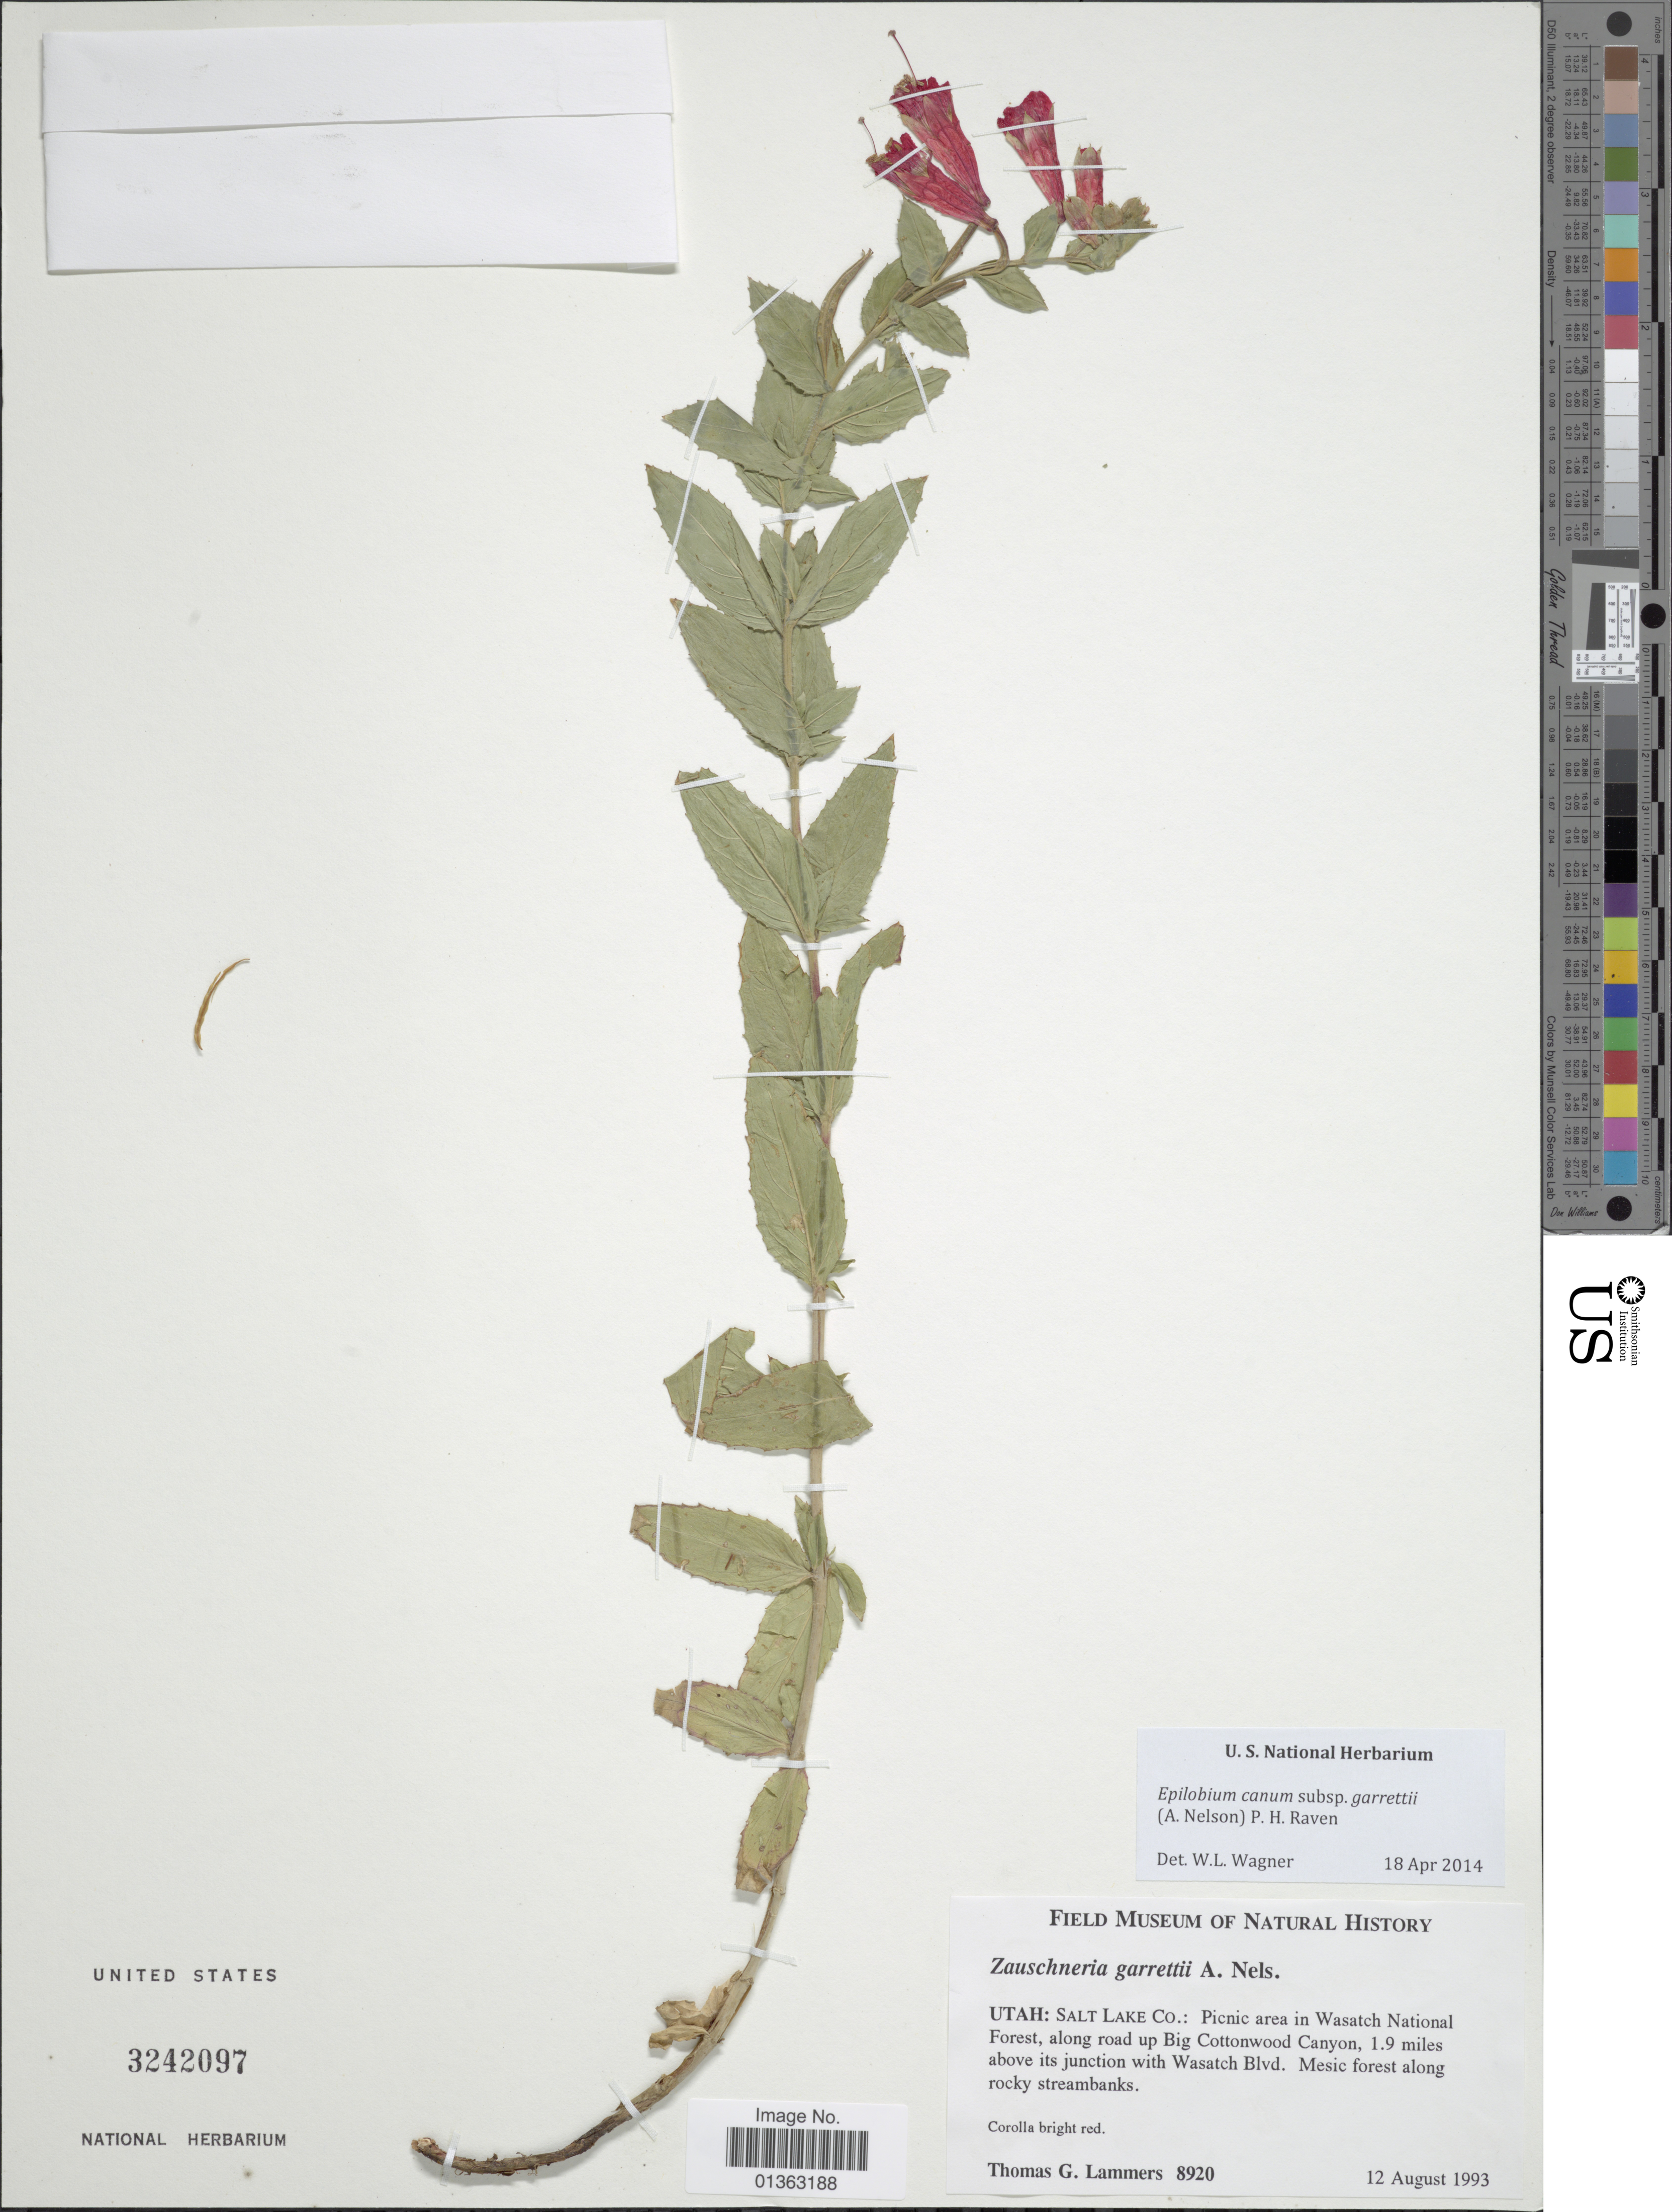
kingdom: Plantae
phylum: Tracheophyta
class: Magnoliopsida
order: Myrtales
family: Onagraceae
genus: Epilobium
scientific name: Epilobium canum subsp. garrettii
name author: (A. Nelson) P.H. Raven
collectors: T. G. Lammers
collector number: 8920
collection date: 1993-08-12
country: United States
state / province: Utah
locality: Salt Lake Co.: Picnic area in Wasatch National Forest, along road up Big Cottonwood Canyon, 1.9 miles above its junction with Wasatch Blvd.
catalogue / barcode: US 3242097